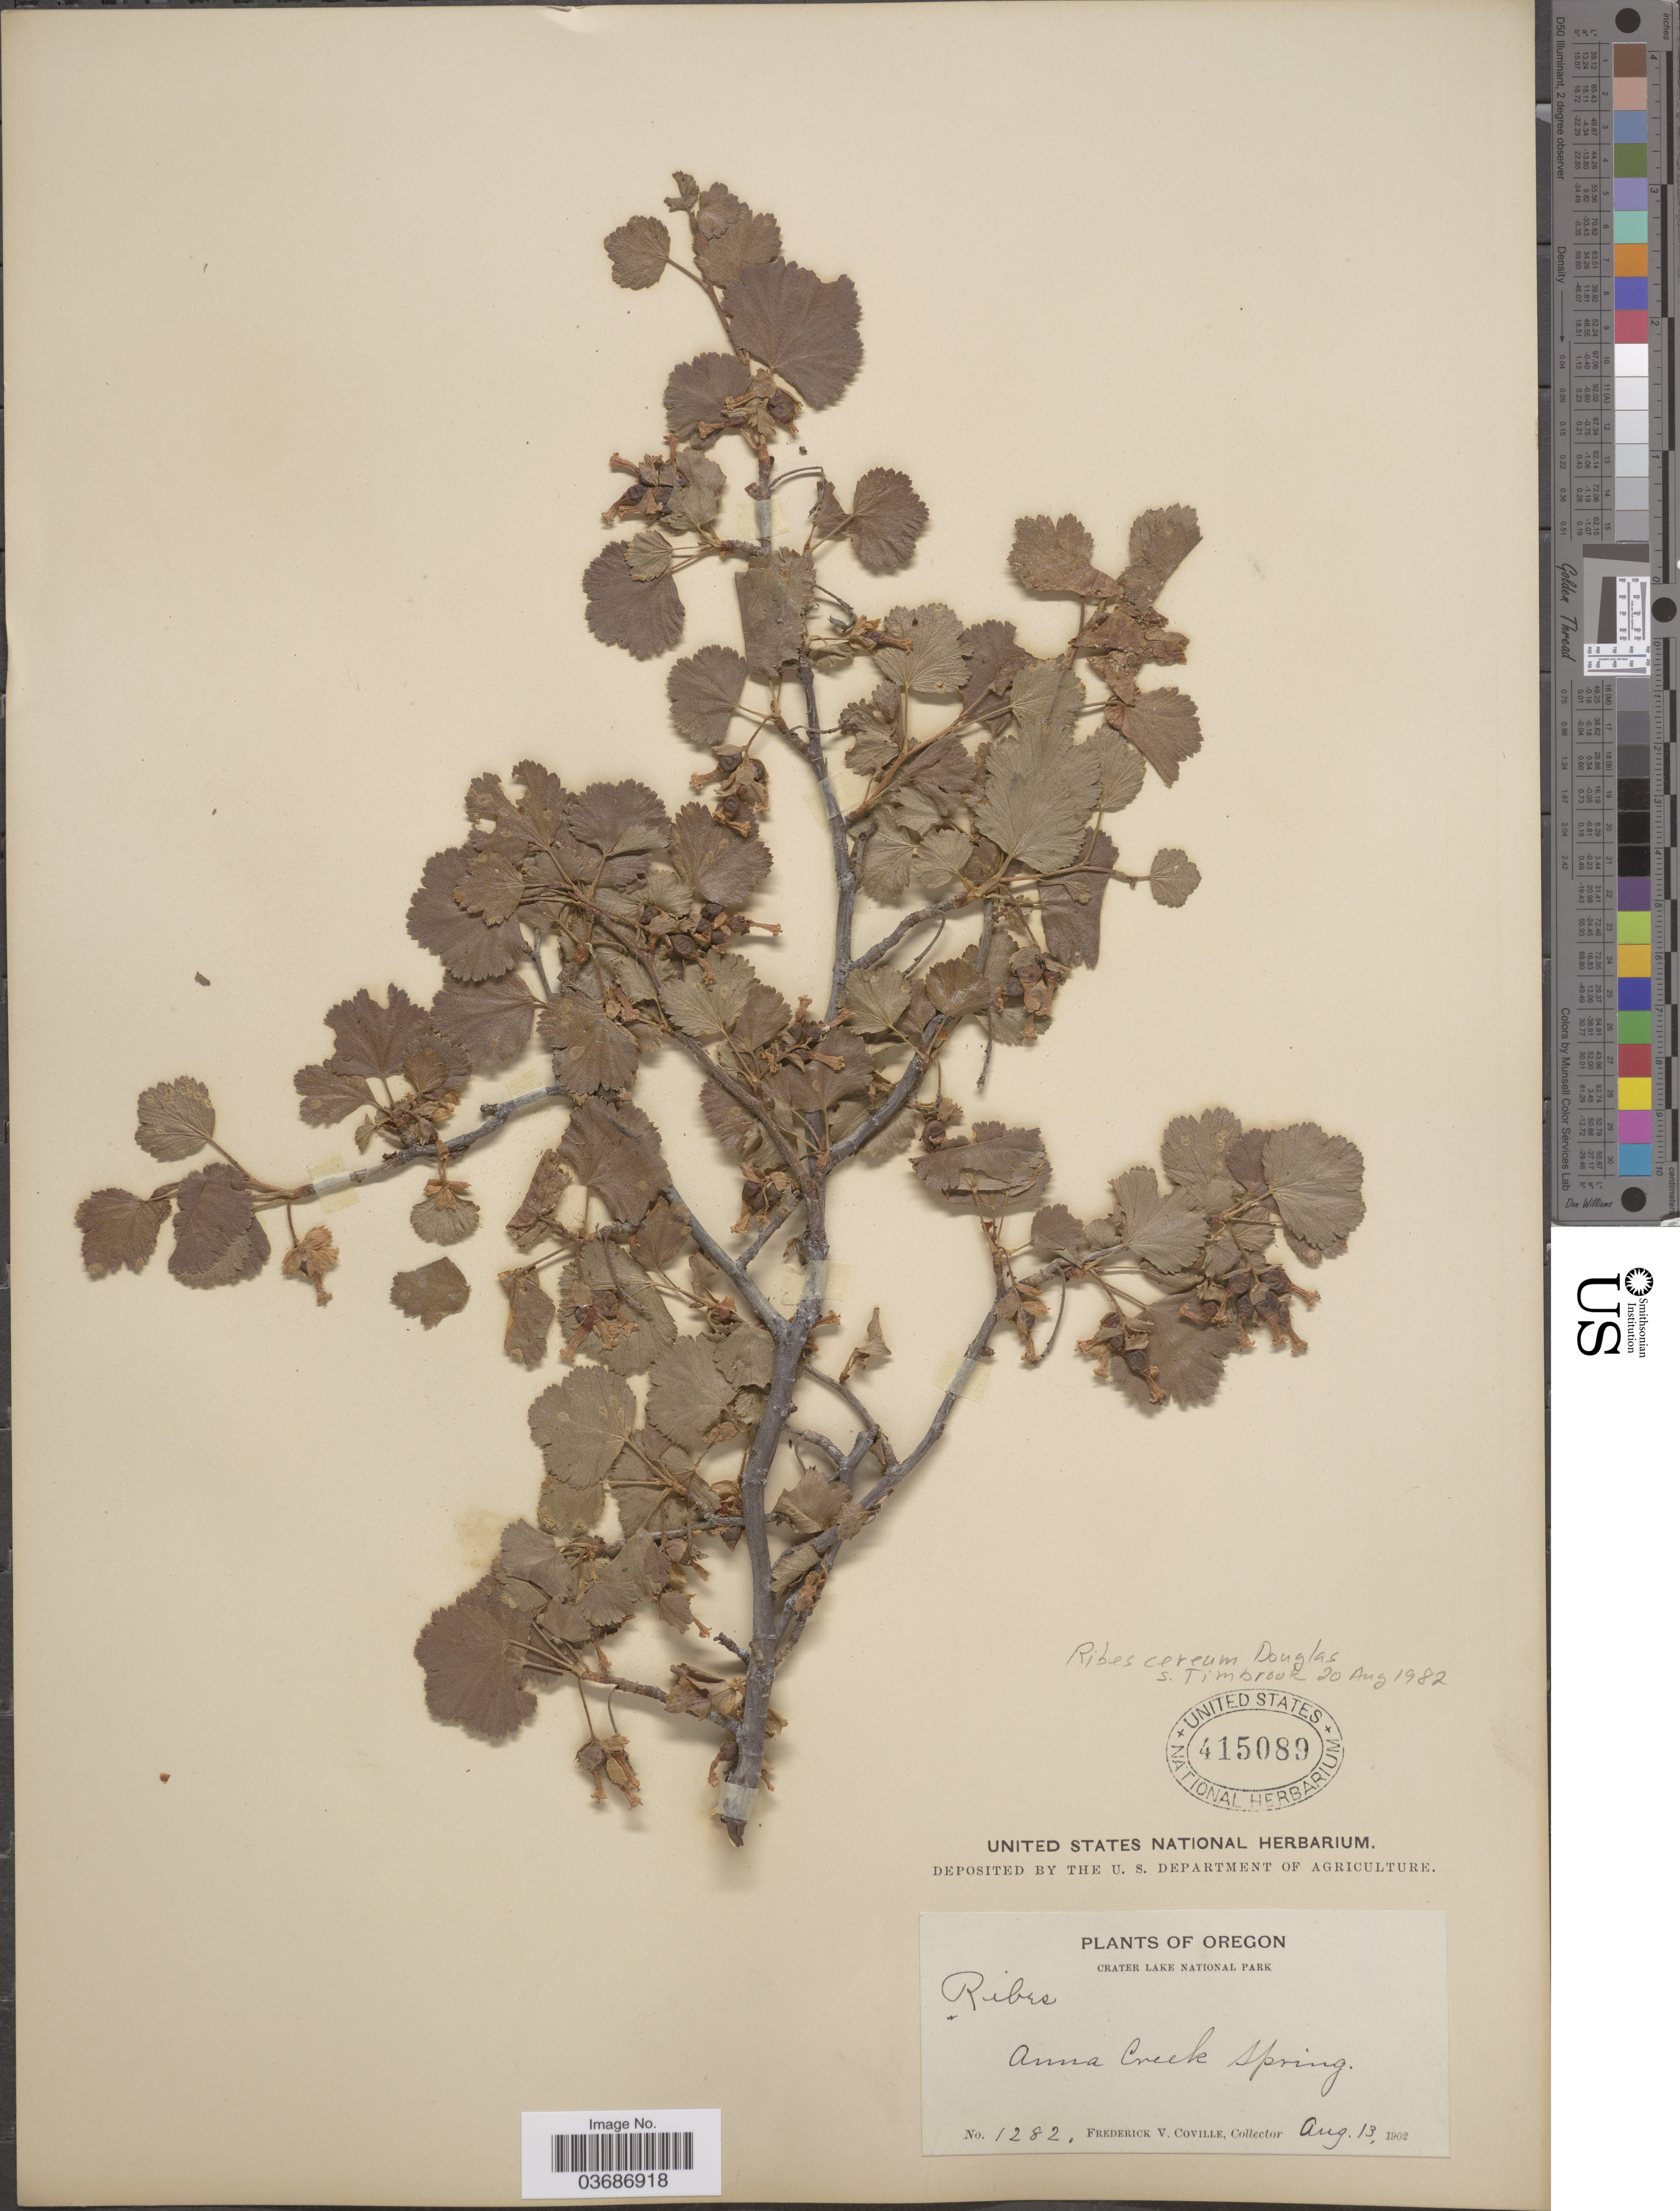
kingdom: Plantae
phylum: Tracheophyta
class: Magnoliopsida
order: Saxifragales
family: Grossulariaceae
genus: Ribes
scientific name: Ribes cereum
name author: Douglas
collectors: F. V. Coville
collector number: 1282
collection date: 1902-08-13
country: United States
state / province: Oregon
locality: Crater Lake National Park. Anna Creek Spring.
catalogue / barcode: US 415089